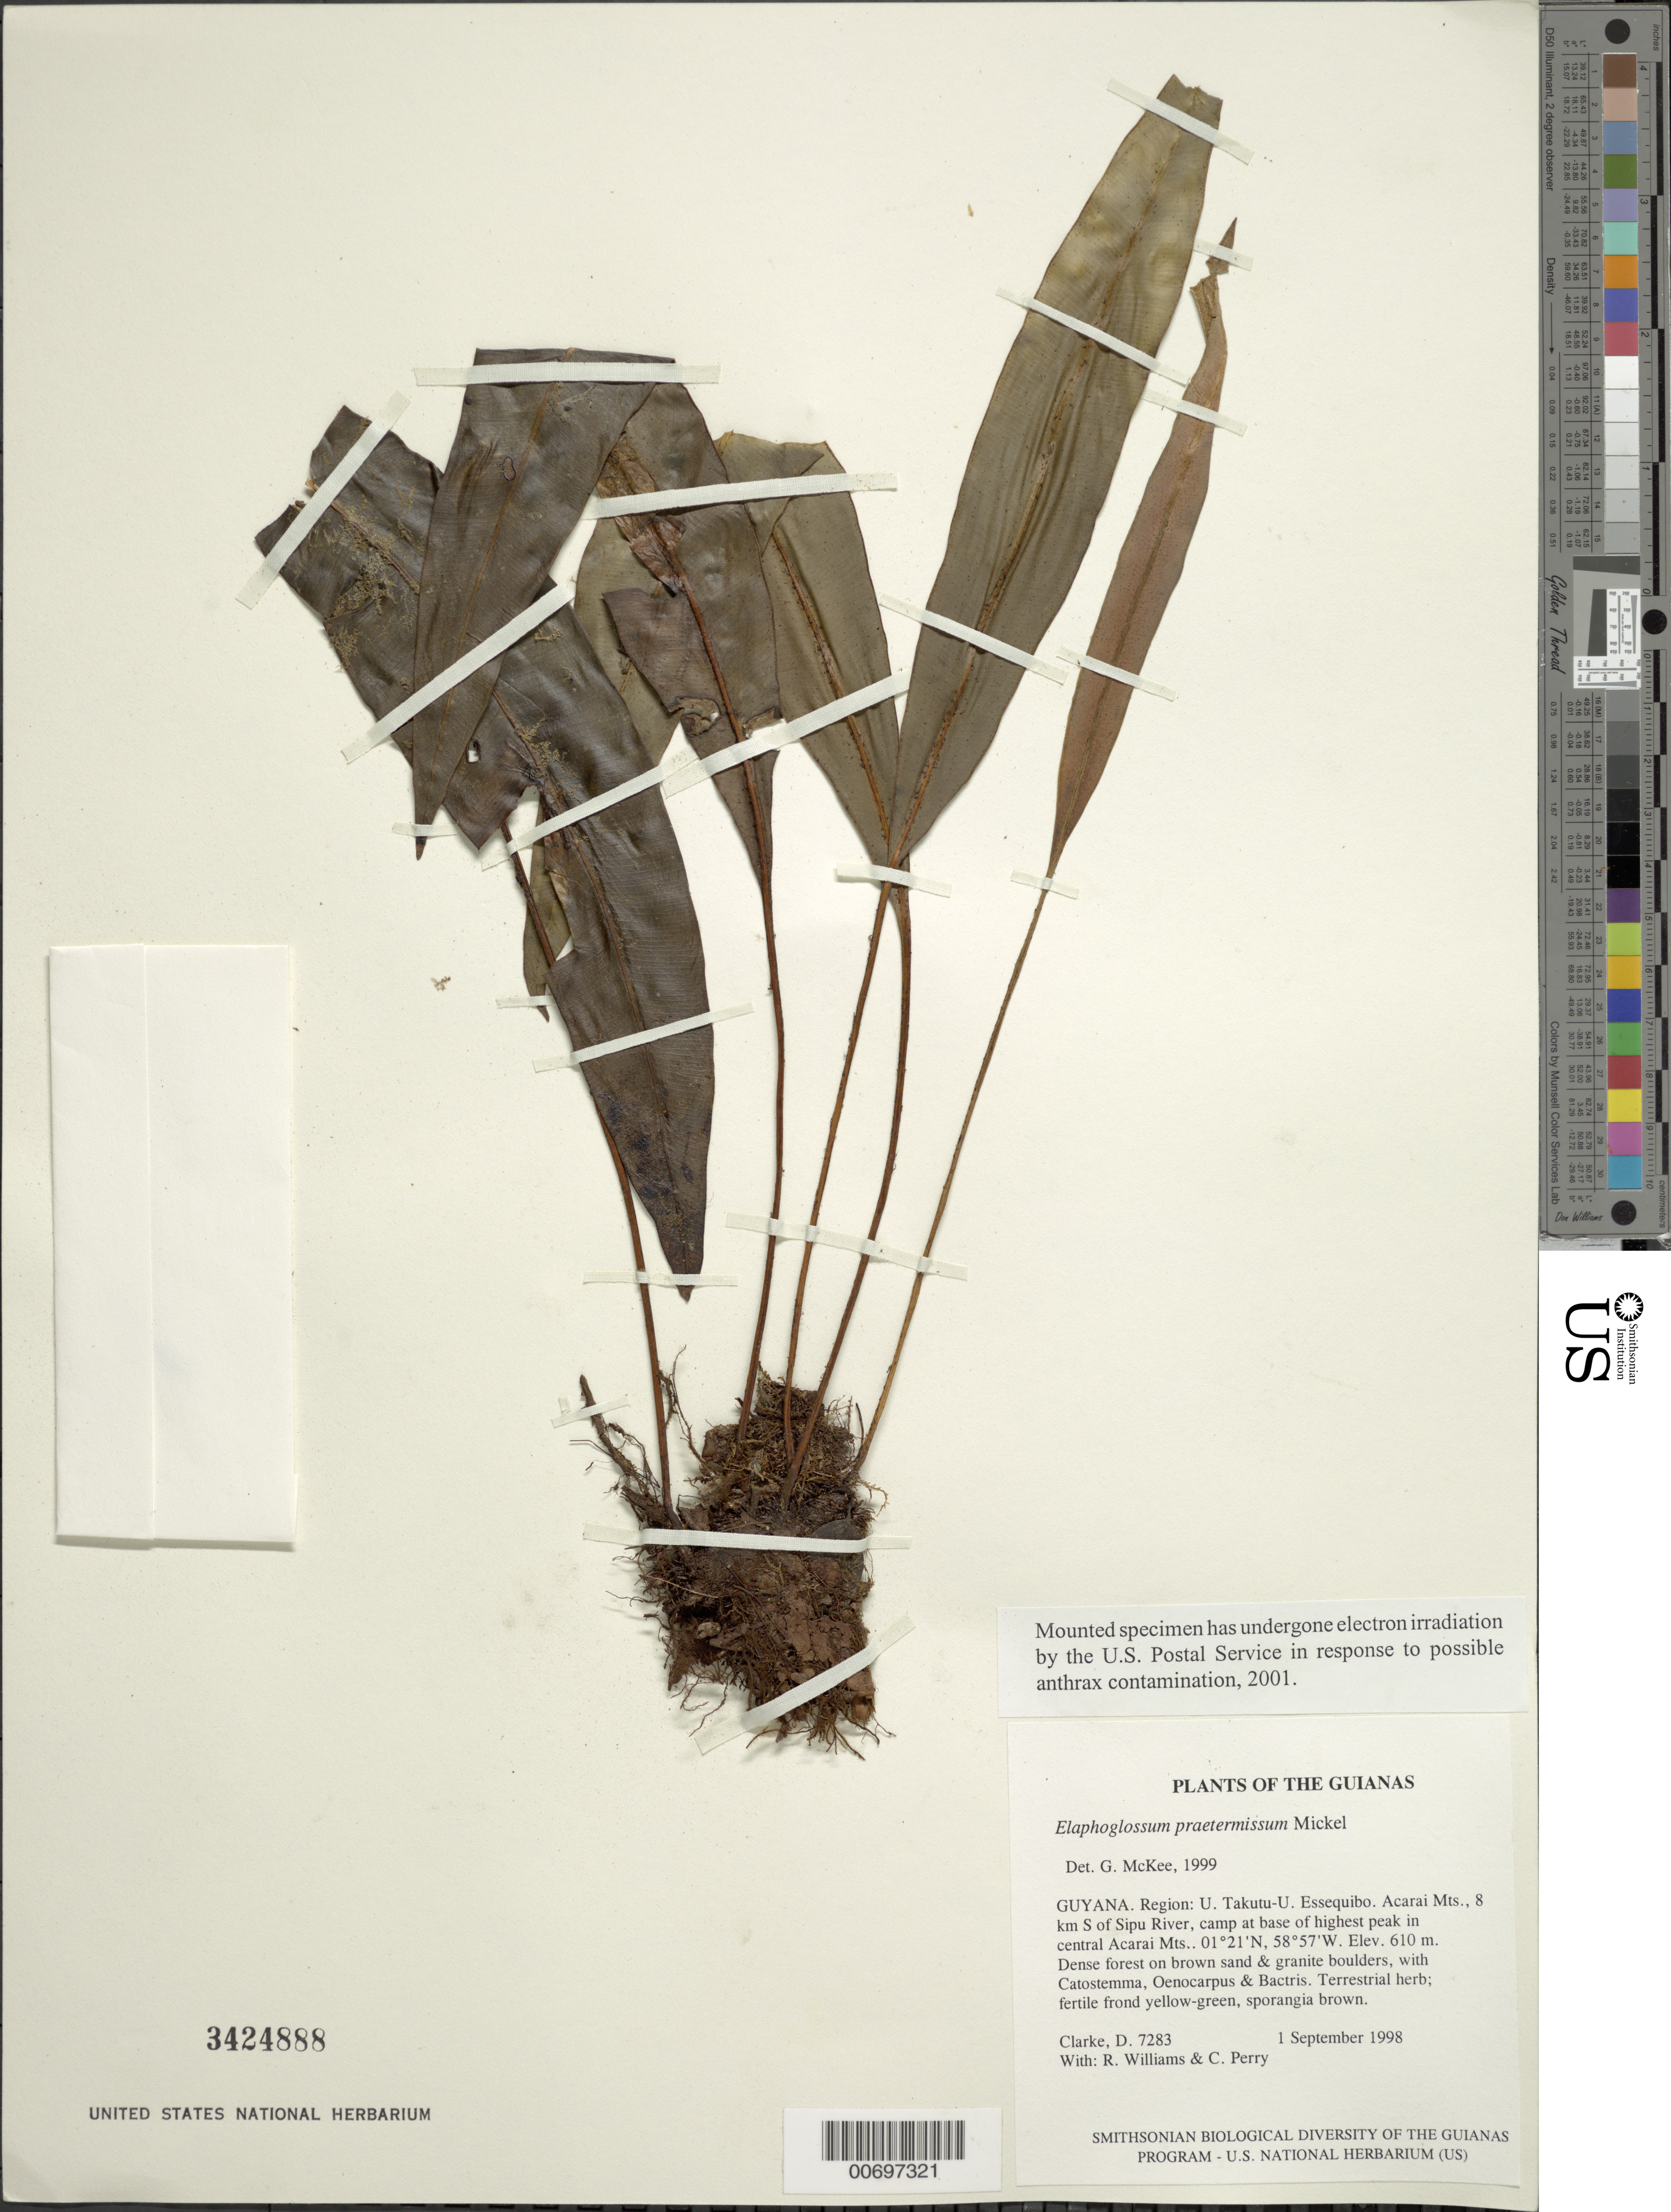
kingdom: Plantae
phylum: Tracheophyta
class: Polypodiopsida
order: Polypodiales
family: Dryopteridaceae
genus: Elaphoglossum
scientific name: Elaphoglossum praetermissum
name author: Mickel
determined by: McKee, G. S., (US), NMNH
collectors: H. D. Clarke, R. Williams & C. Perry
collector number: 7283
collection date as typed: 1 September 1998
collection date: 1998-09-01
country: Guyana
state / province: U. Takutu-U. Essequibo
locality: Acarai Mts., 10 km S of Sipu River, summit of highest peak in central Acarai Mts.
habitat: Dense forest on brown sand & granite boulders, with Catostemma, Oenocarpus & Bactris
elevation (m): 1100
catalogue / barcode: US 3424888